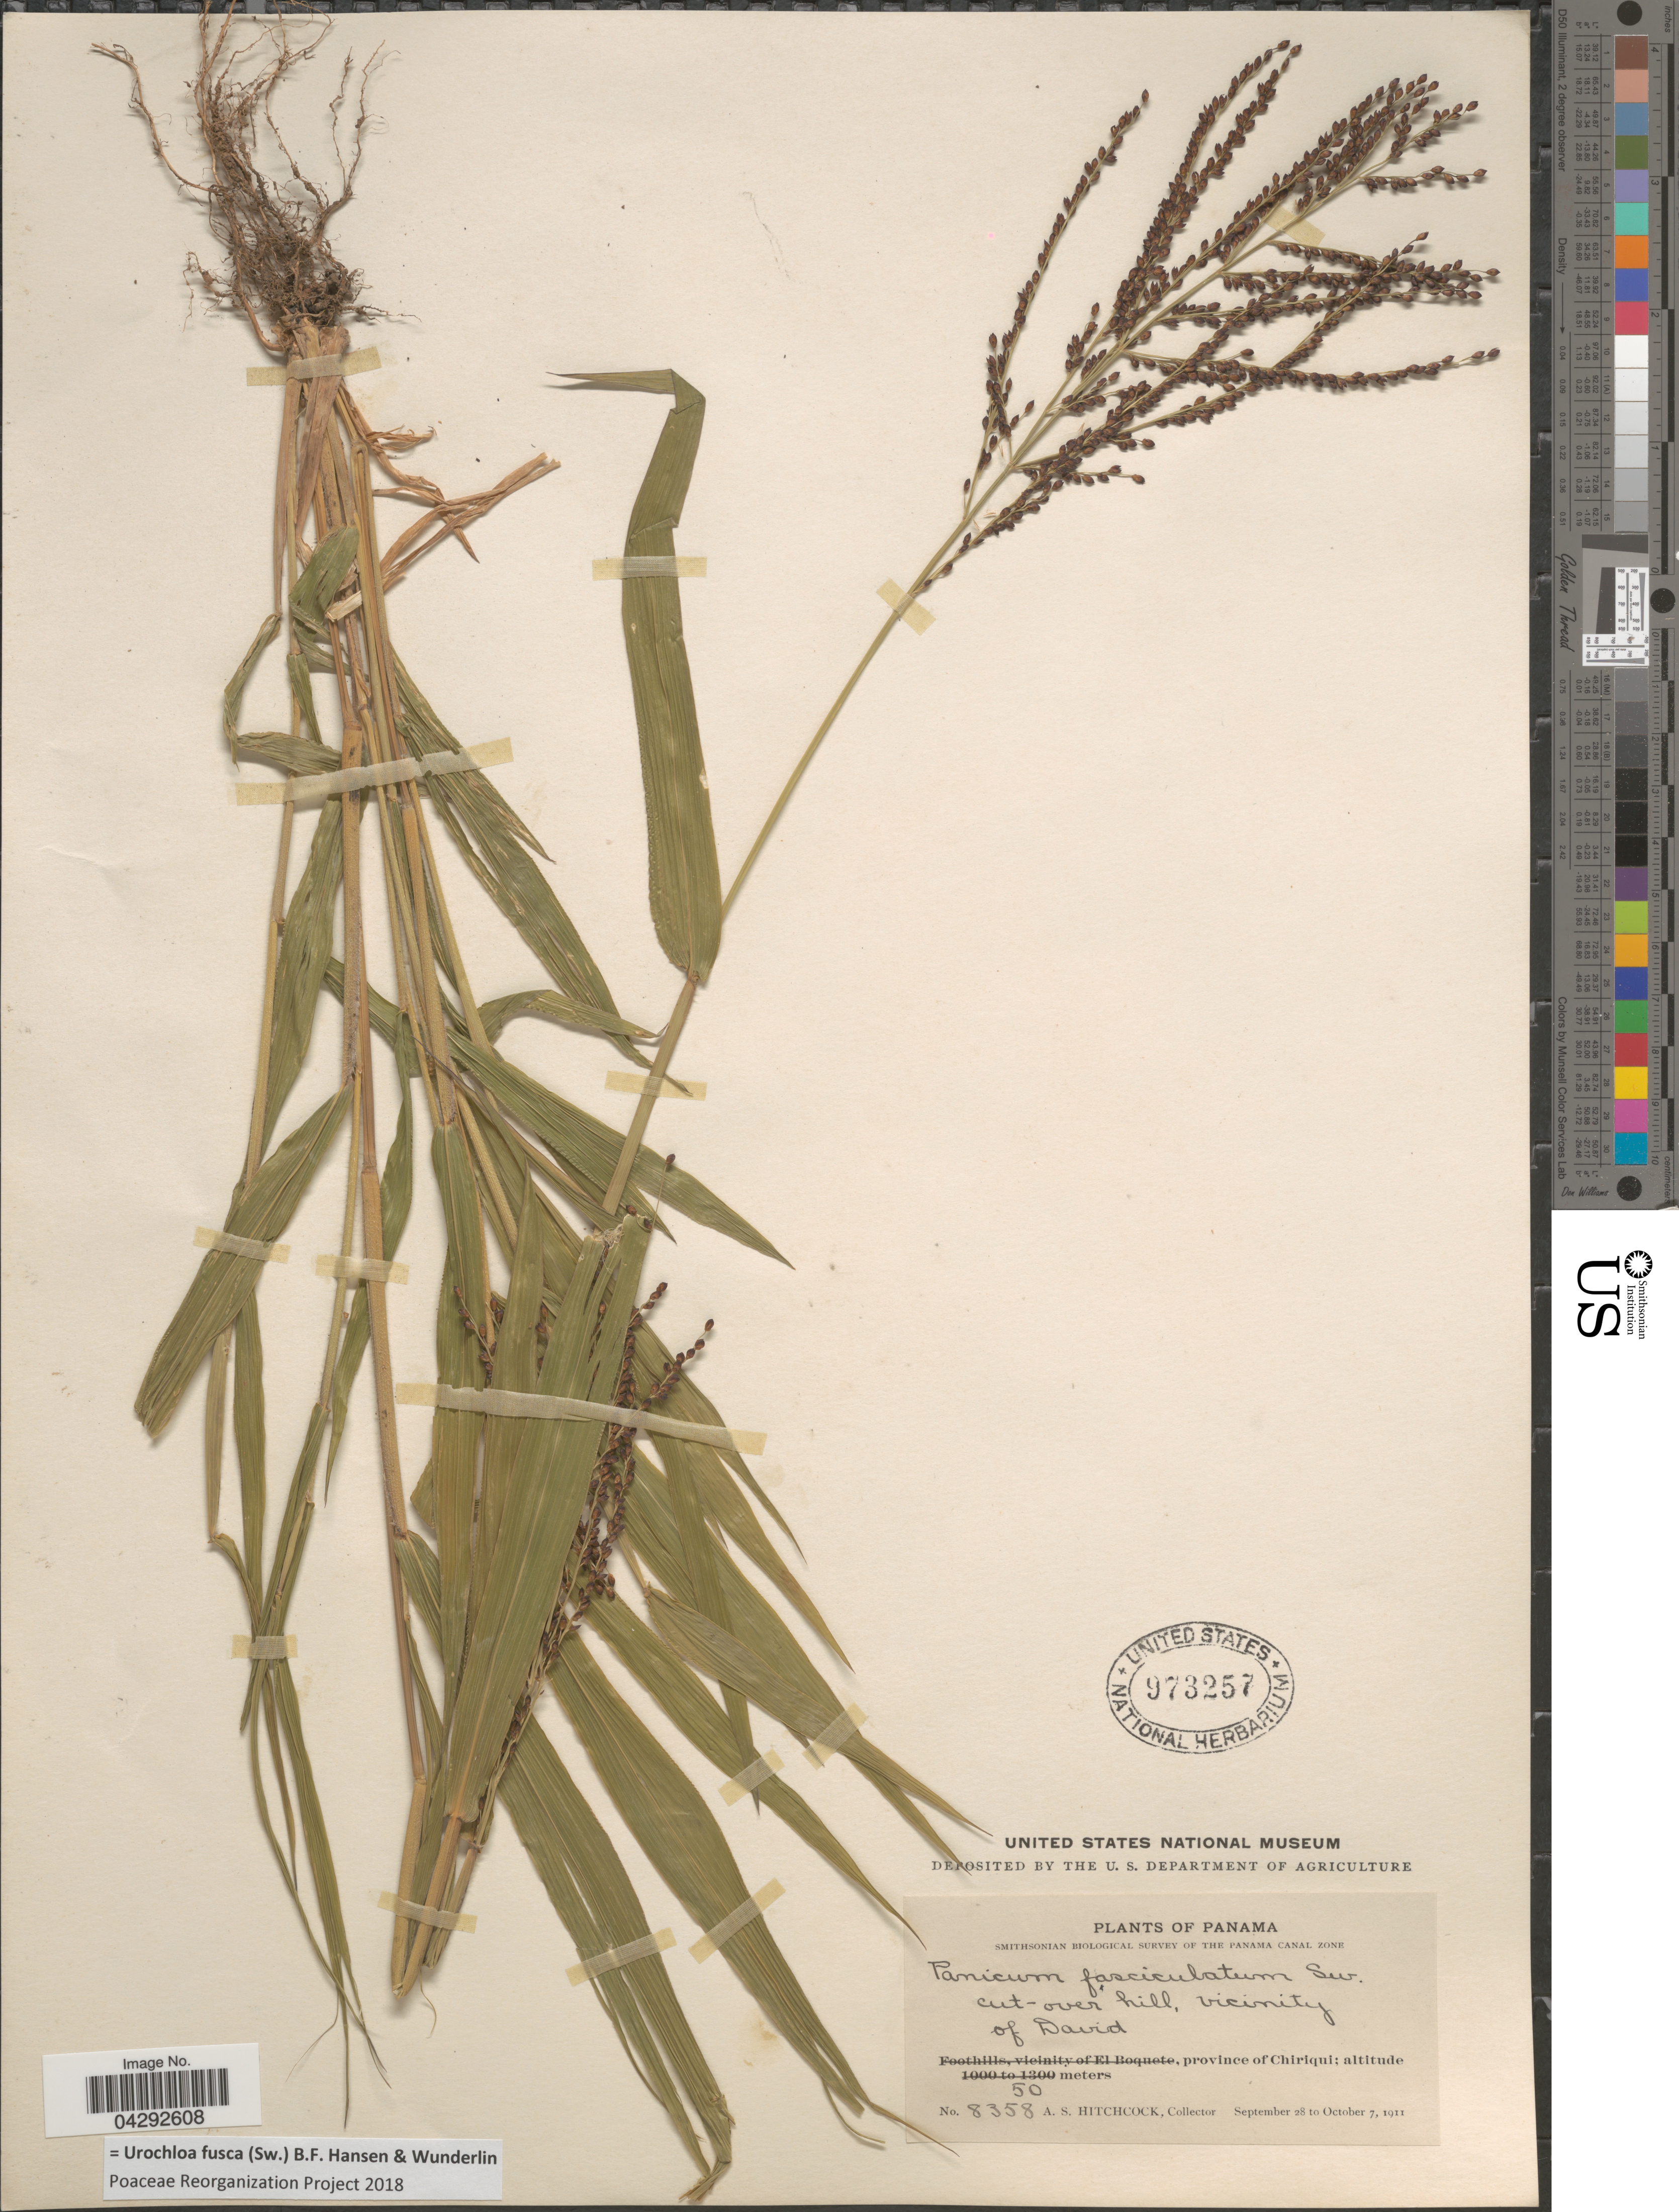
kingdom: Plantae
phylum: Tracheophyta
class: Liliopsida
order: Poales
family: Poaceae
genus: Urochloa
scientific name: Urochloa fusca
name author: (Sw.) B.F. Hansen & Wunderlin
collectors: A. S. Hitchcock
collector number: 8358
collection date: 1911-09-28/1911-10-07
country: Panama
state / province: Chiriqui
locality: Smithsonian Biological Survey of the Panama Canal Zone. Cut-over hill, vicinity of David.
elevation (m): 50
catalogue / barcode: US 973257